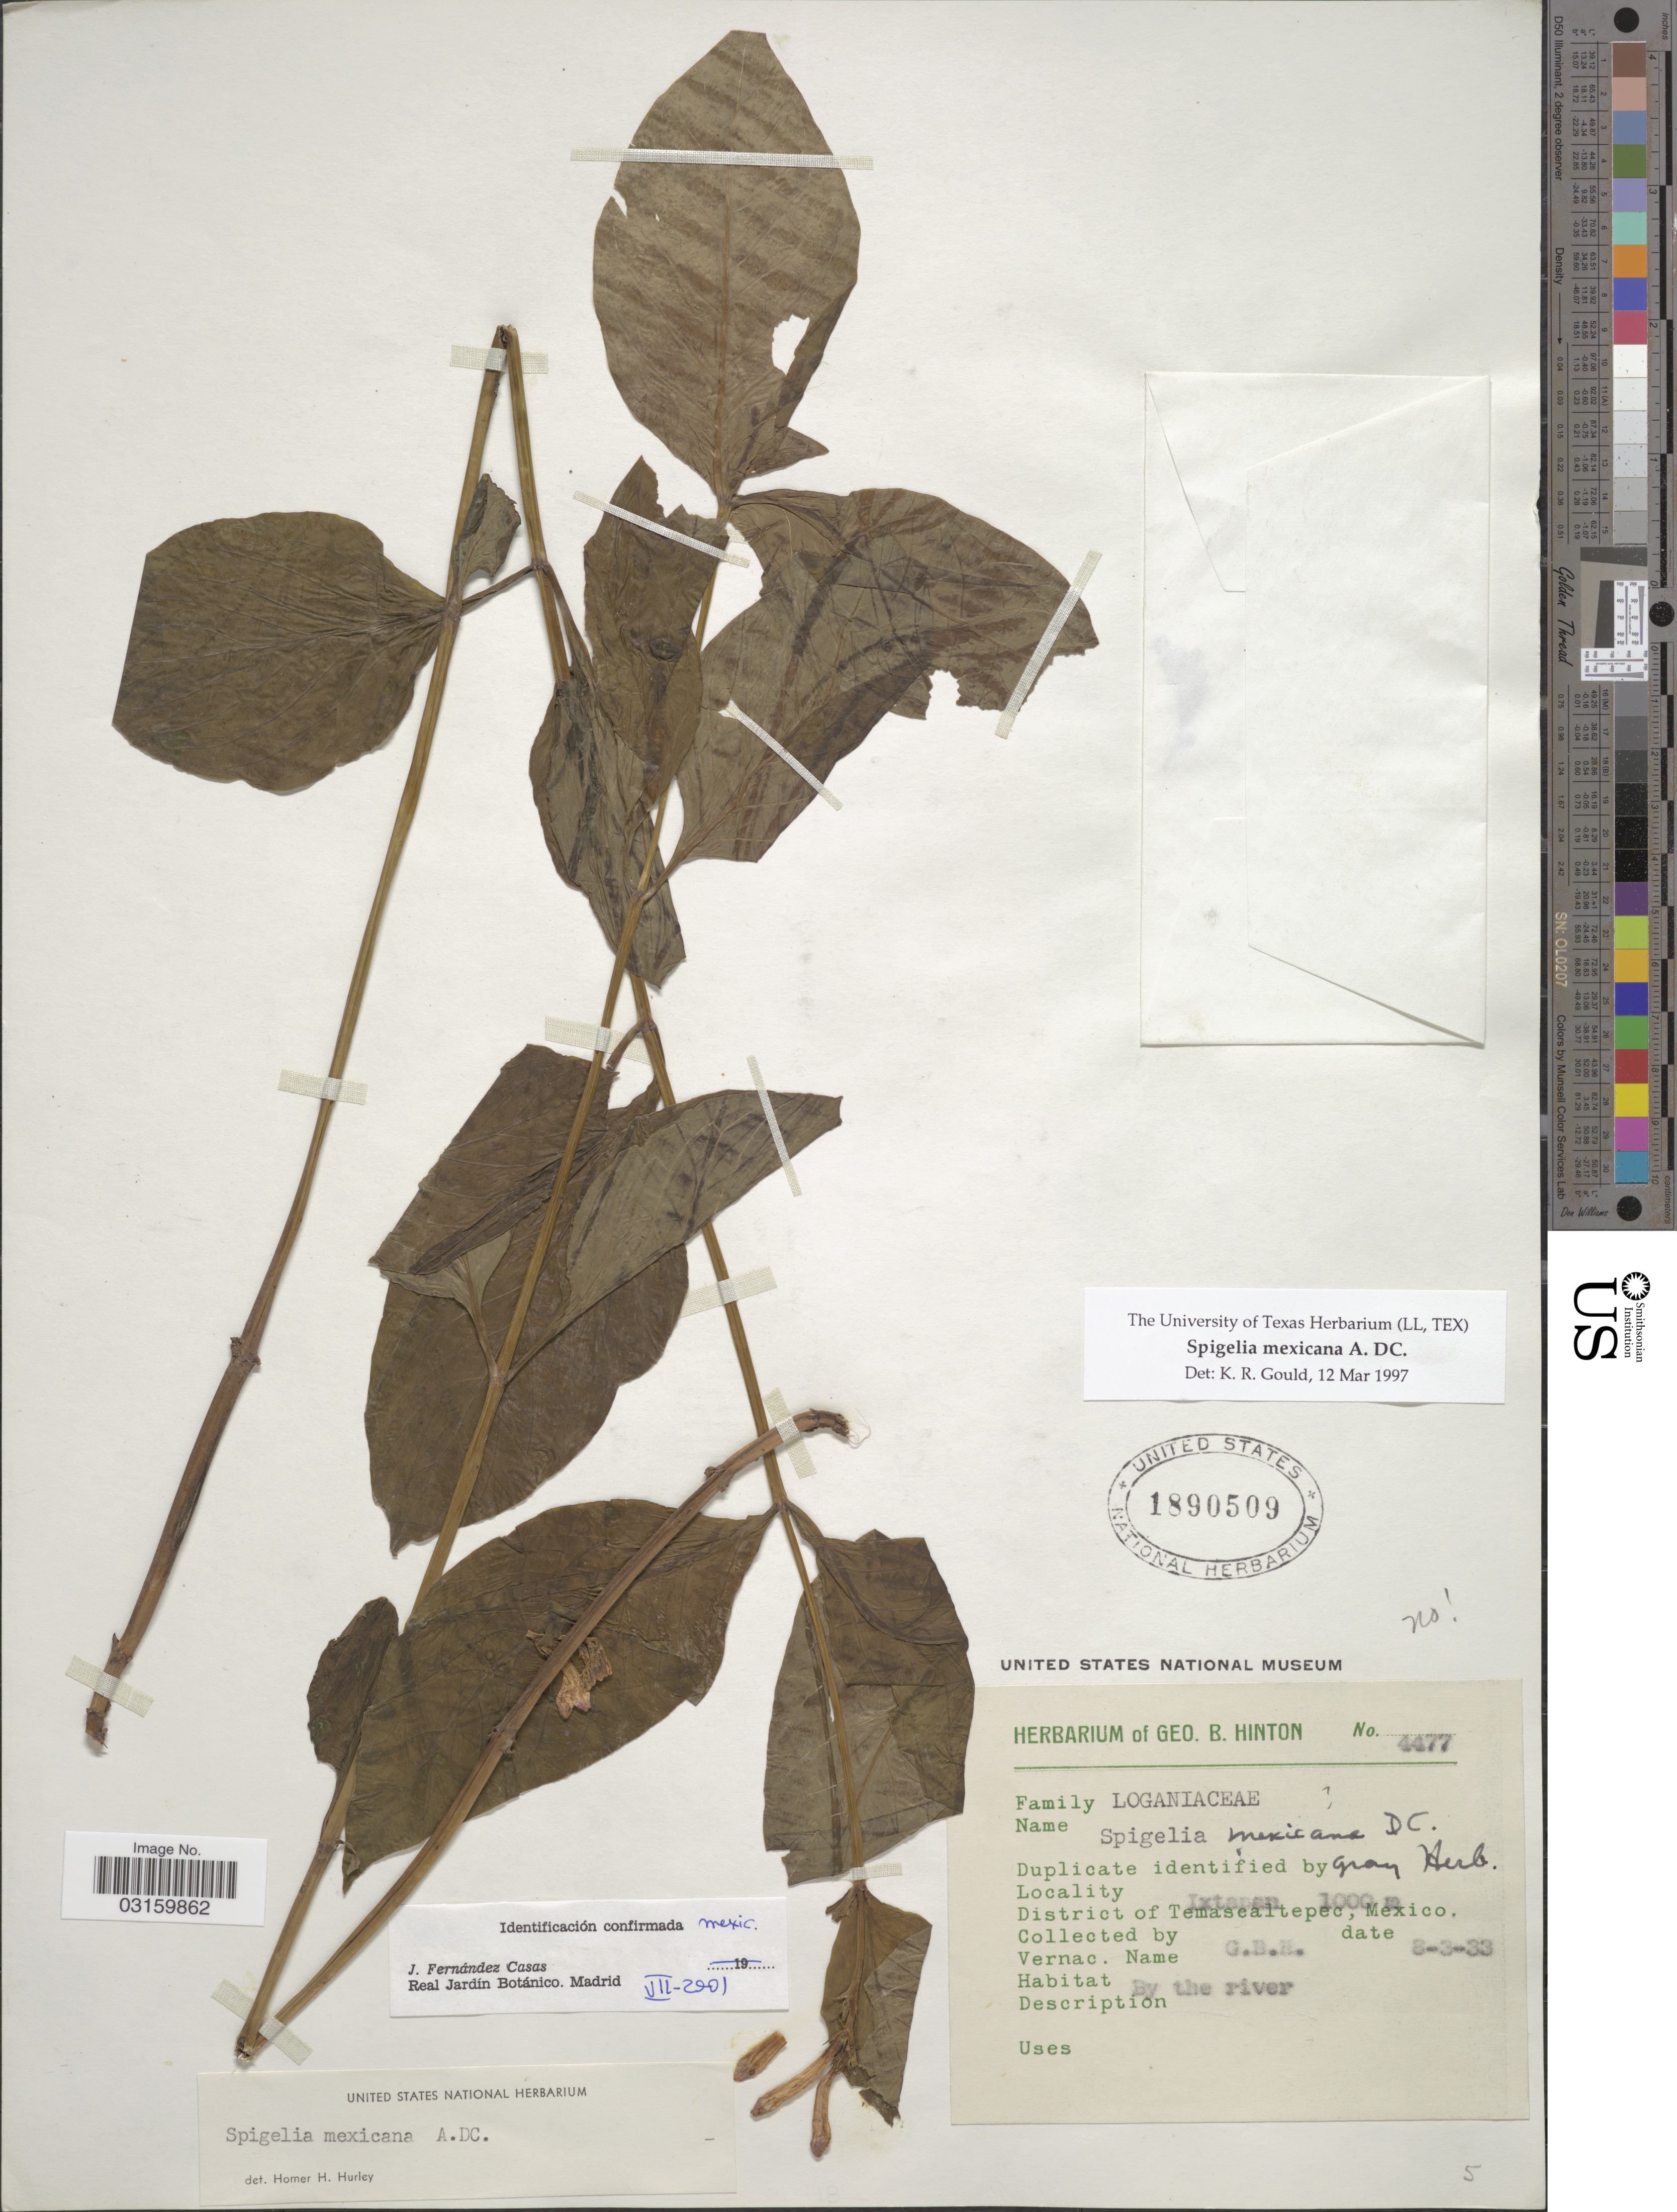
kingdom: Plantae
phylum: Tracheophyta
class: Magnoliopsida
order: Gentianales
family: Loganiaceae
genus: Spigelia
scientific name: Spigelia mexicana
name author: A. DC.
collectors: G. B. Hinton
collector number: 4477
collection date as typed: Transcribed d/m/y: 8/3/33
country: Mexico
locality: Ixtapan, District of Temascaltepec, Mexico.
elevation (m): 1000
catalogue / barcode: US 1890509